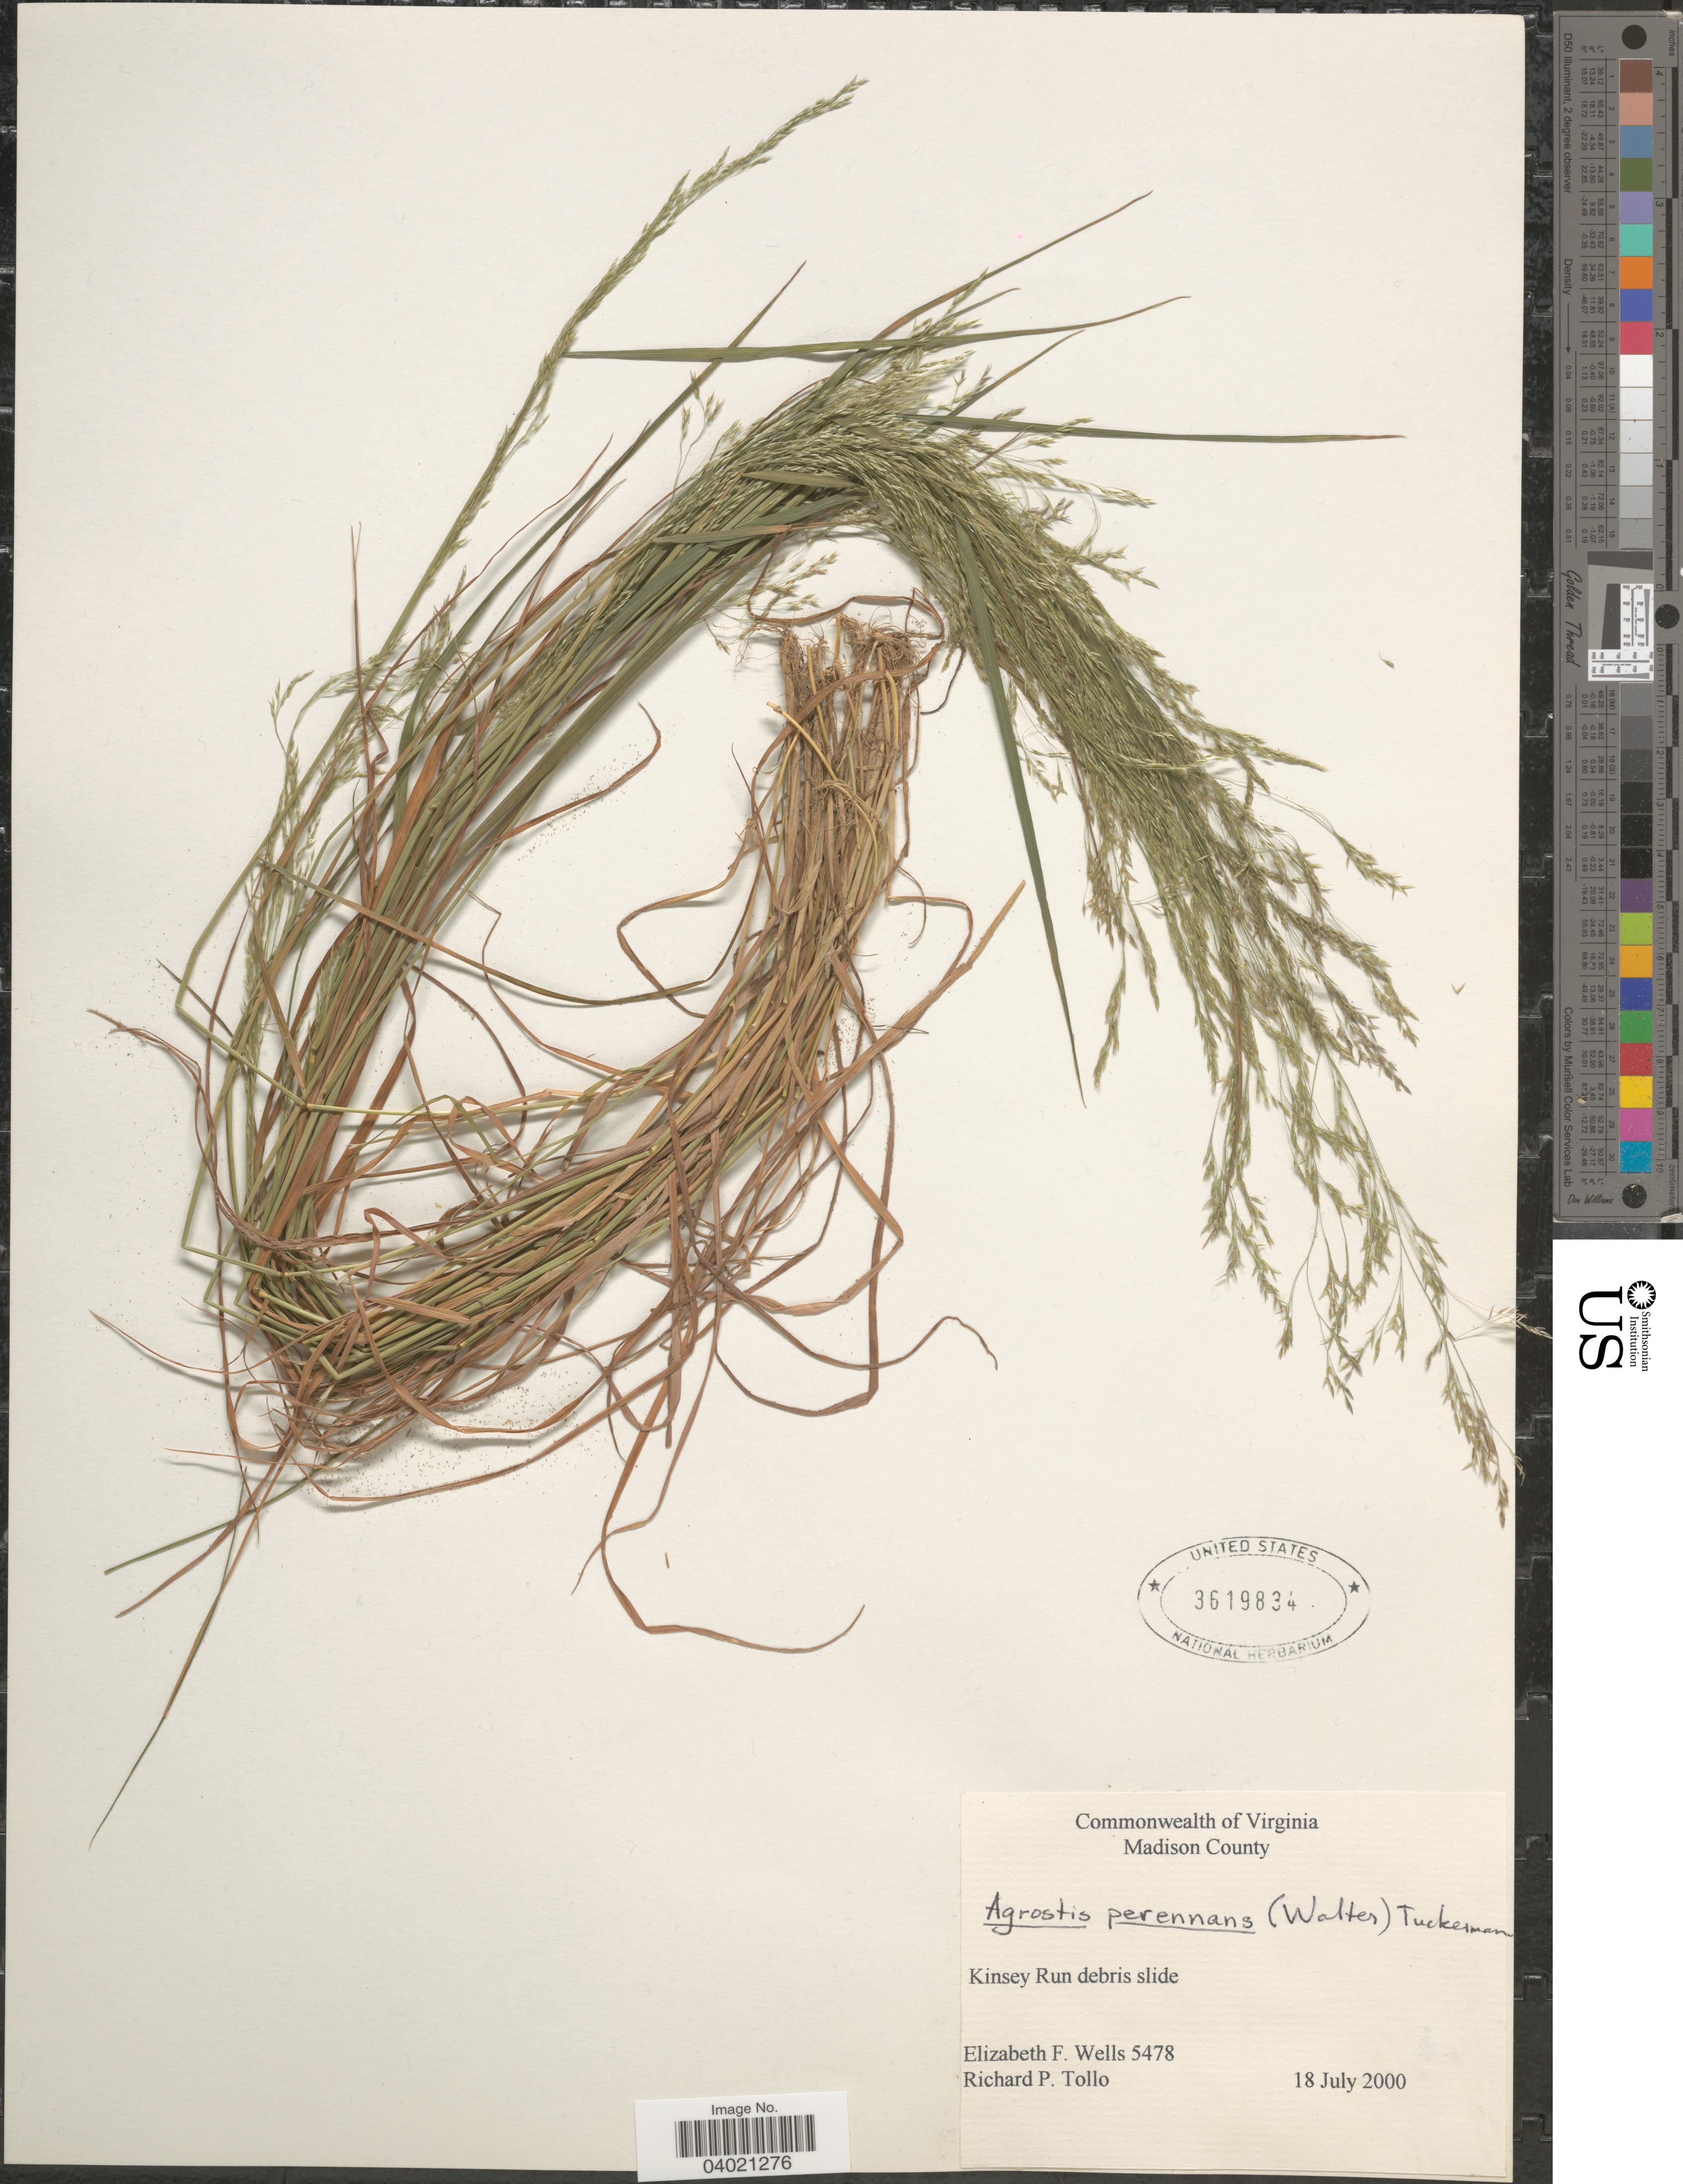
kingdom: Plantae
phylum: Tracheophyta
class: Liliopsida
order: Poales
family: Poaceae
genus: Agrostis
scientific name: Agrostis perennans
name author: (Walter) Tuck.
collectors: E. F. Wells & R. Tollo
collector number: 5478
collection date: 2000-07-18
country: United States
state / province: Virginia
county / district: Madison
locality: Kinsey Run debris slide.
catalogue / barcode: US 3619834